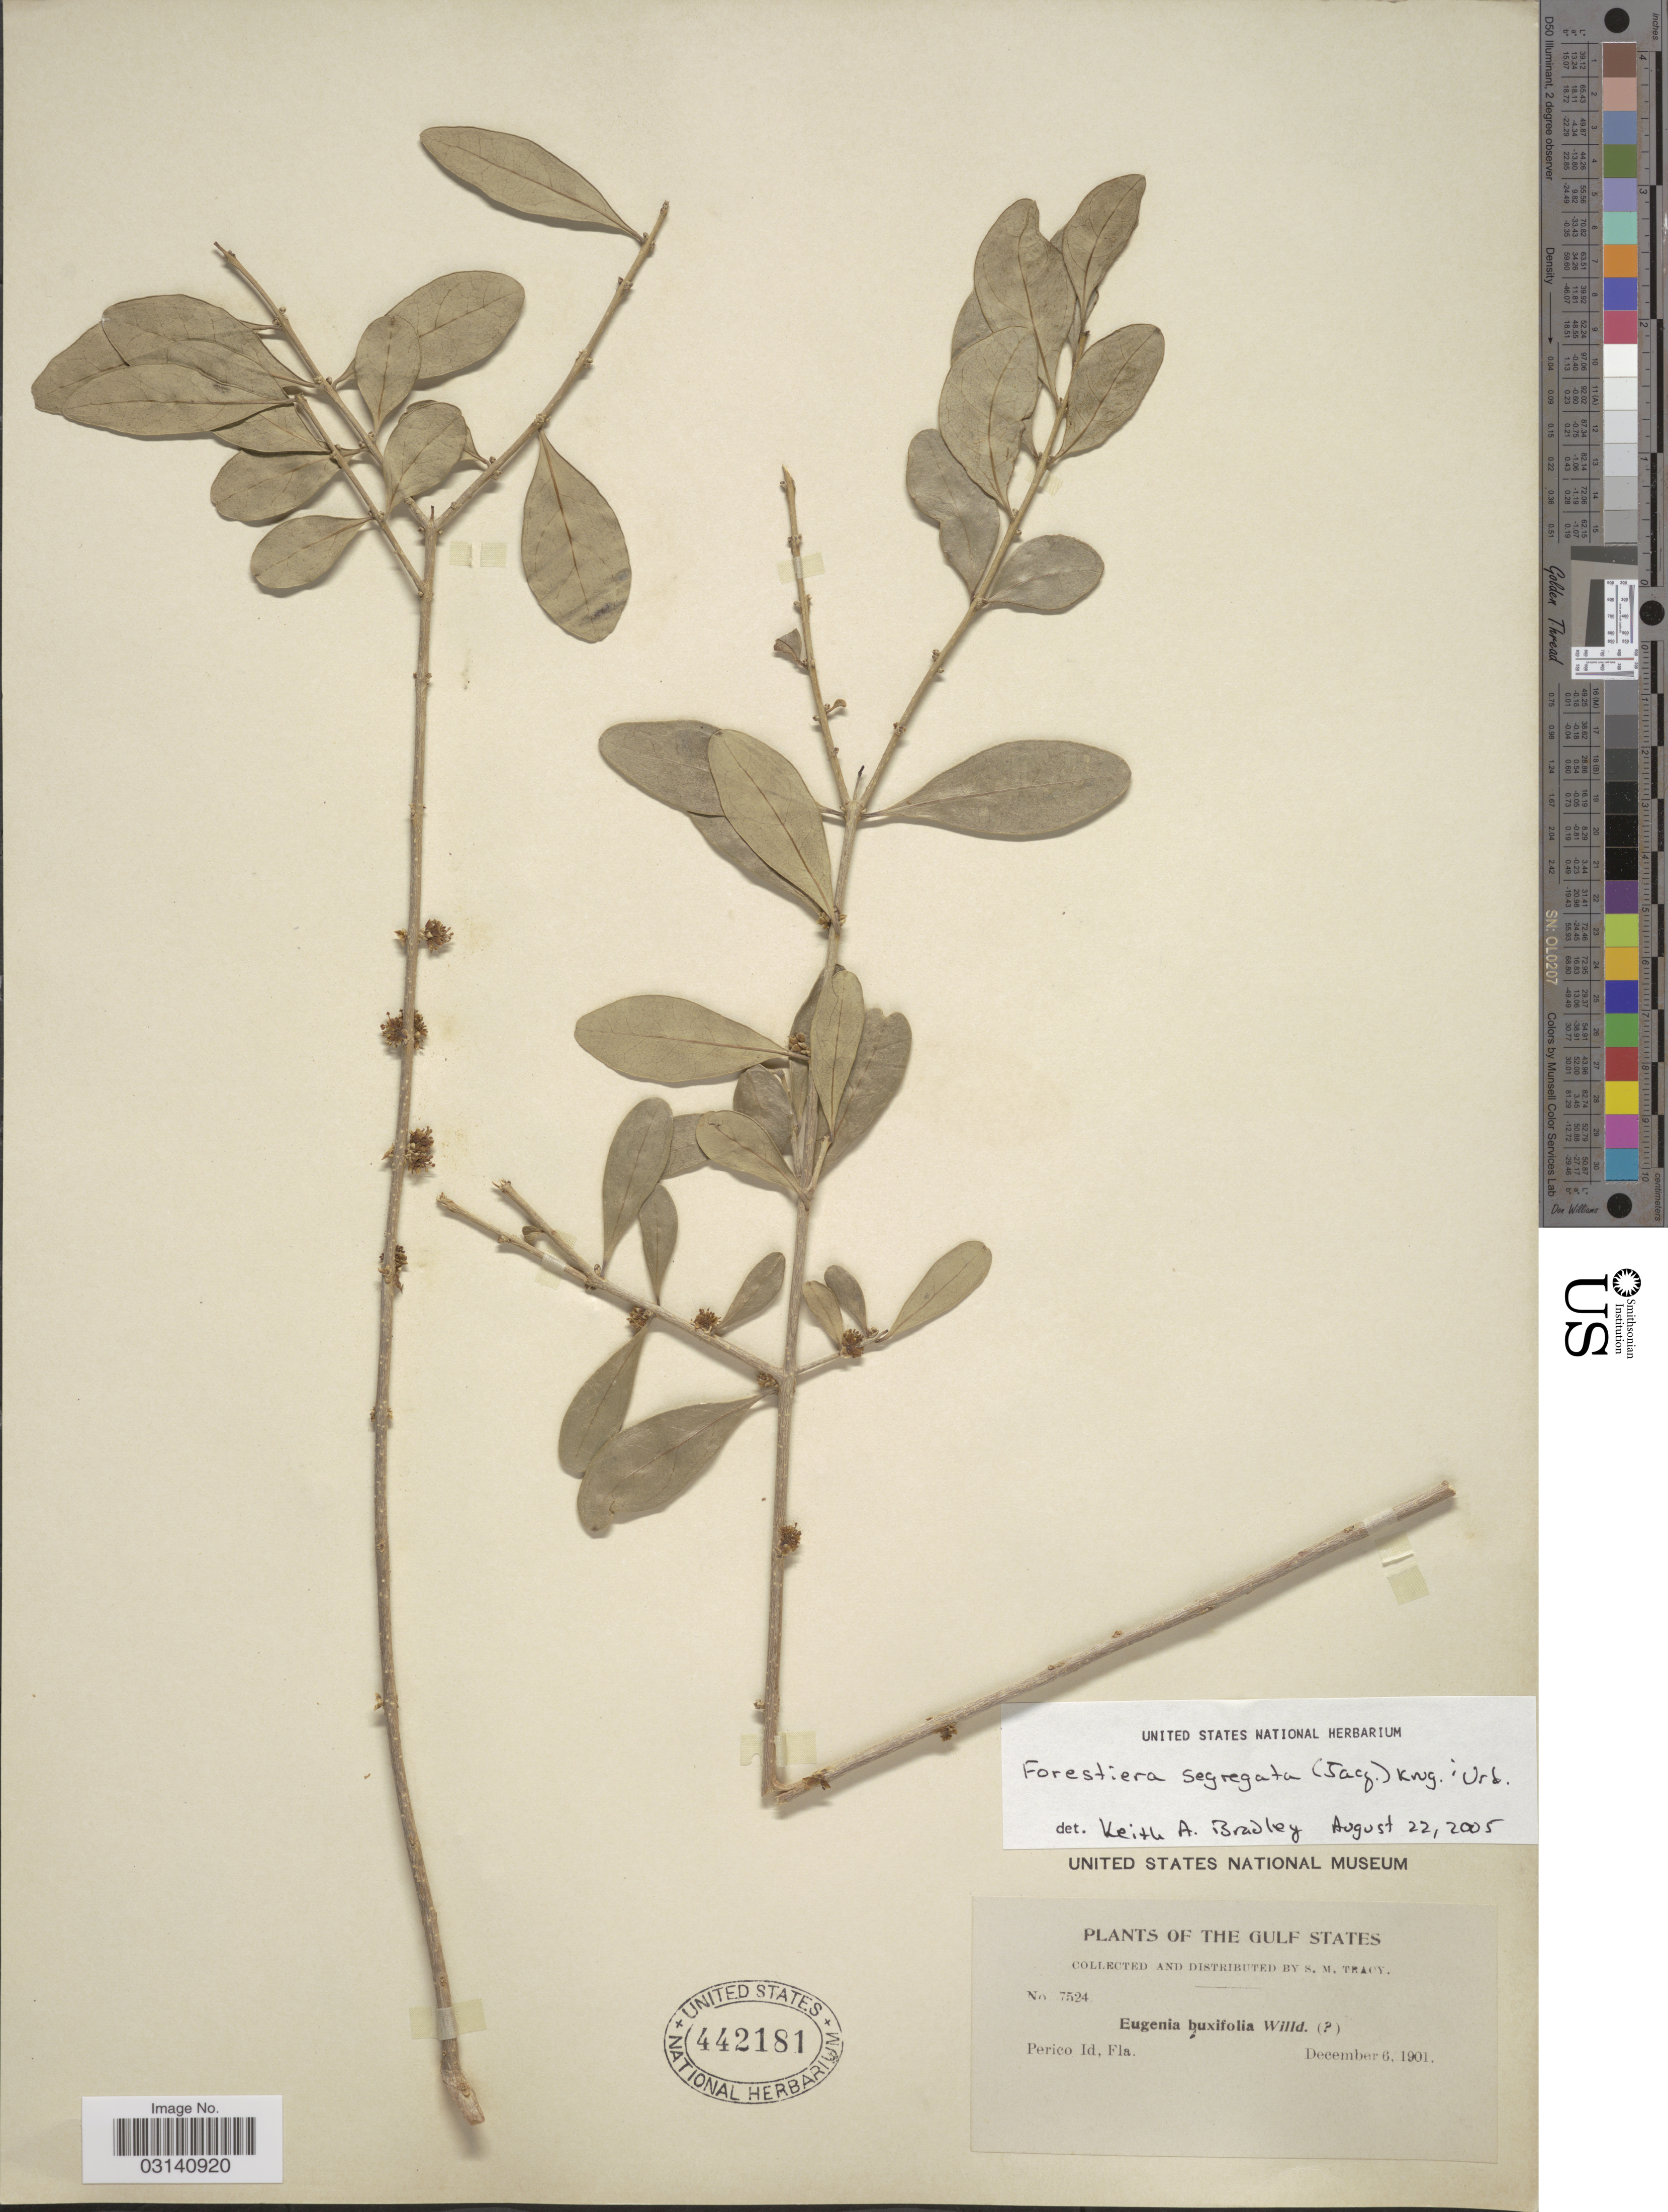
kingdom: Plantae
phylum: Tracheophyta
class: Magnoliopsida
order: Lamiales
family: Oleaceae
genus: Forestiera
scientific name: Forestiera segregata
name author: (Jacq.) Krug & Urb.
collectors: S. M. Tracy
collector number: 7524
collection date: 1901-12-06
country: United States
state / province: Florida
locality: The Gulf States. Perico Id, Fla.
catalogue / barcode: US 442181